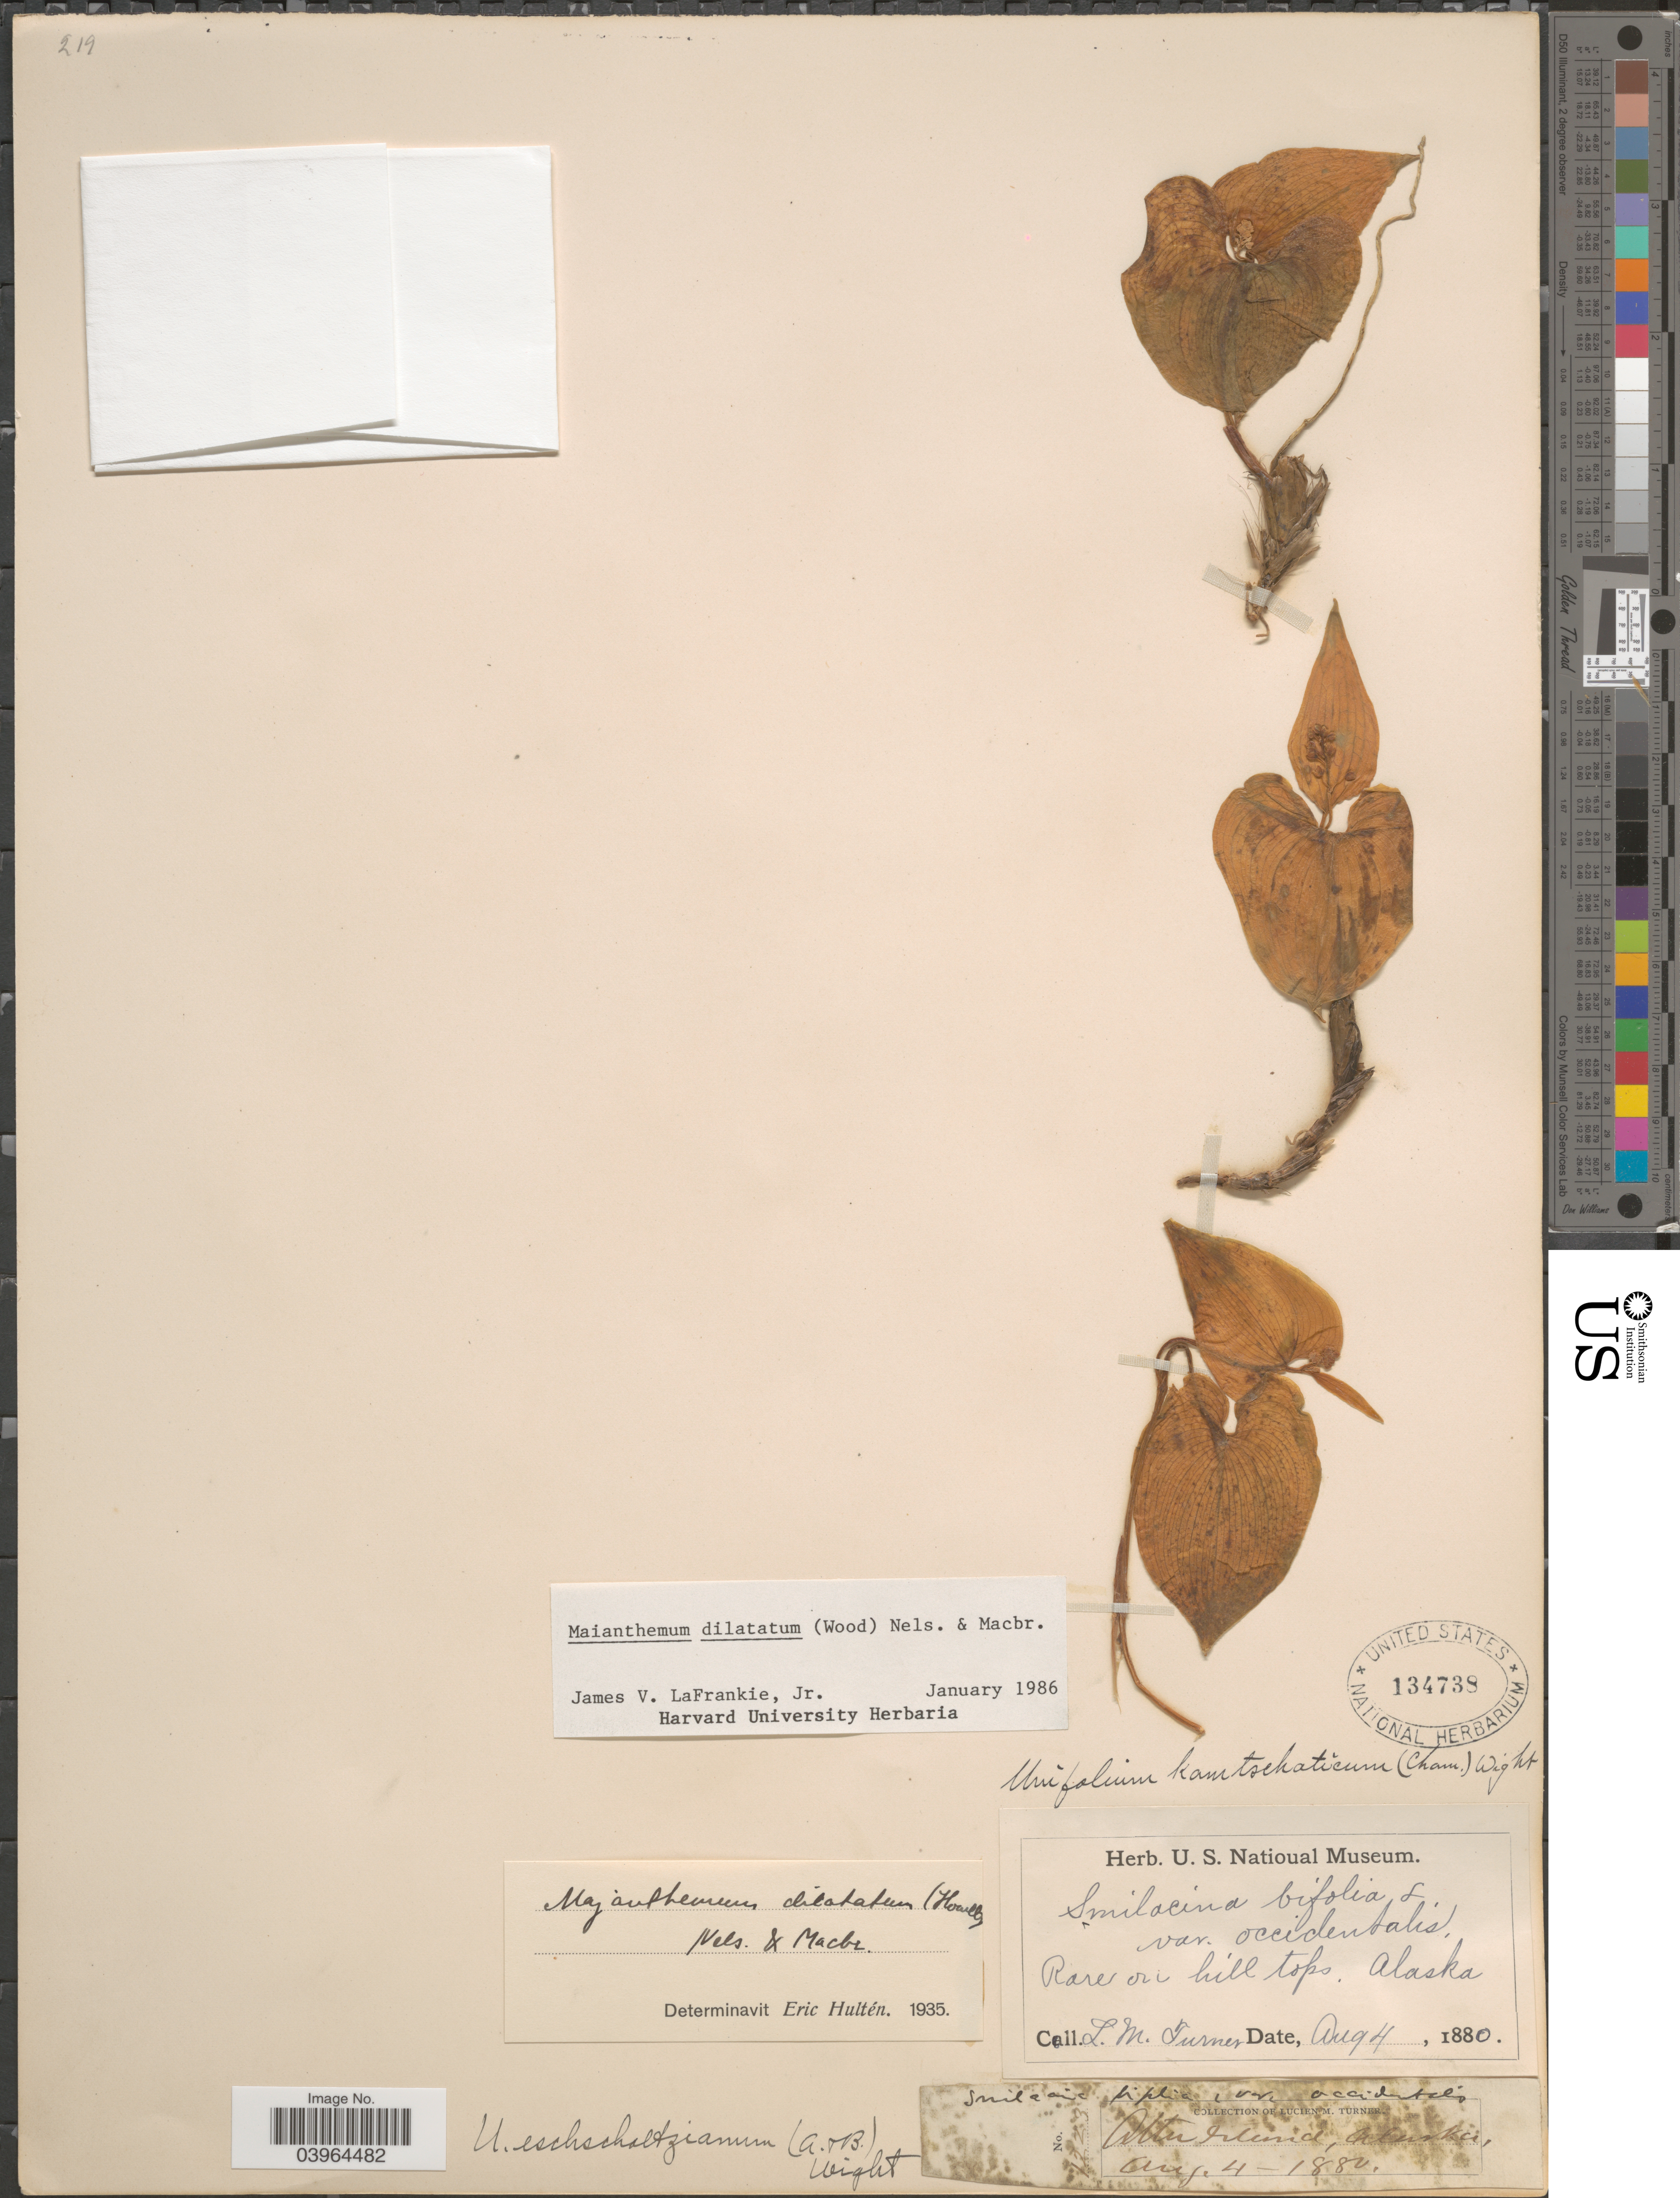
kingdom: Plantae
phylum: Tracheophyta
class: Liliopsida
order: Asparagales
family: Asparagaceae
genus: Maianthemum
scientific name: Maianthemum dilatatum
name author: (Alph. Wood) A. Nelson & J.F. Macbr.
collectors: L. M. Turner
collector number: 1223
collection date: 1880-08-04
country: United States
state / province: Alaska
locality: Attu Island.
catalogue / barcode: US 134738